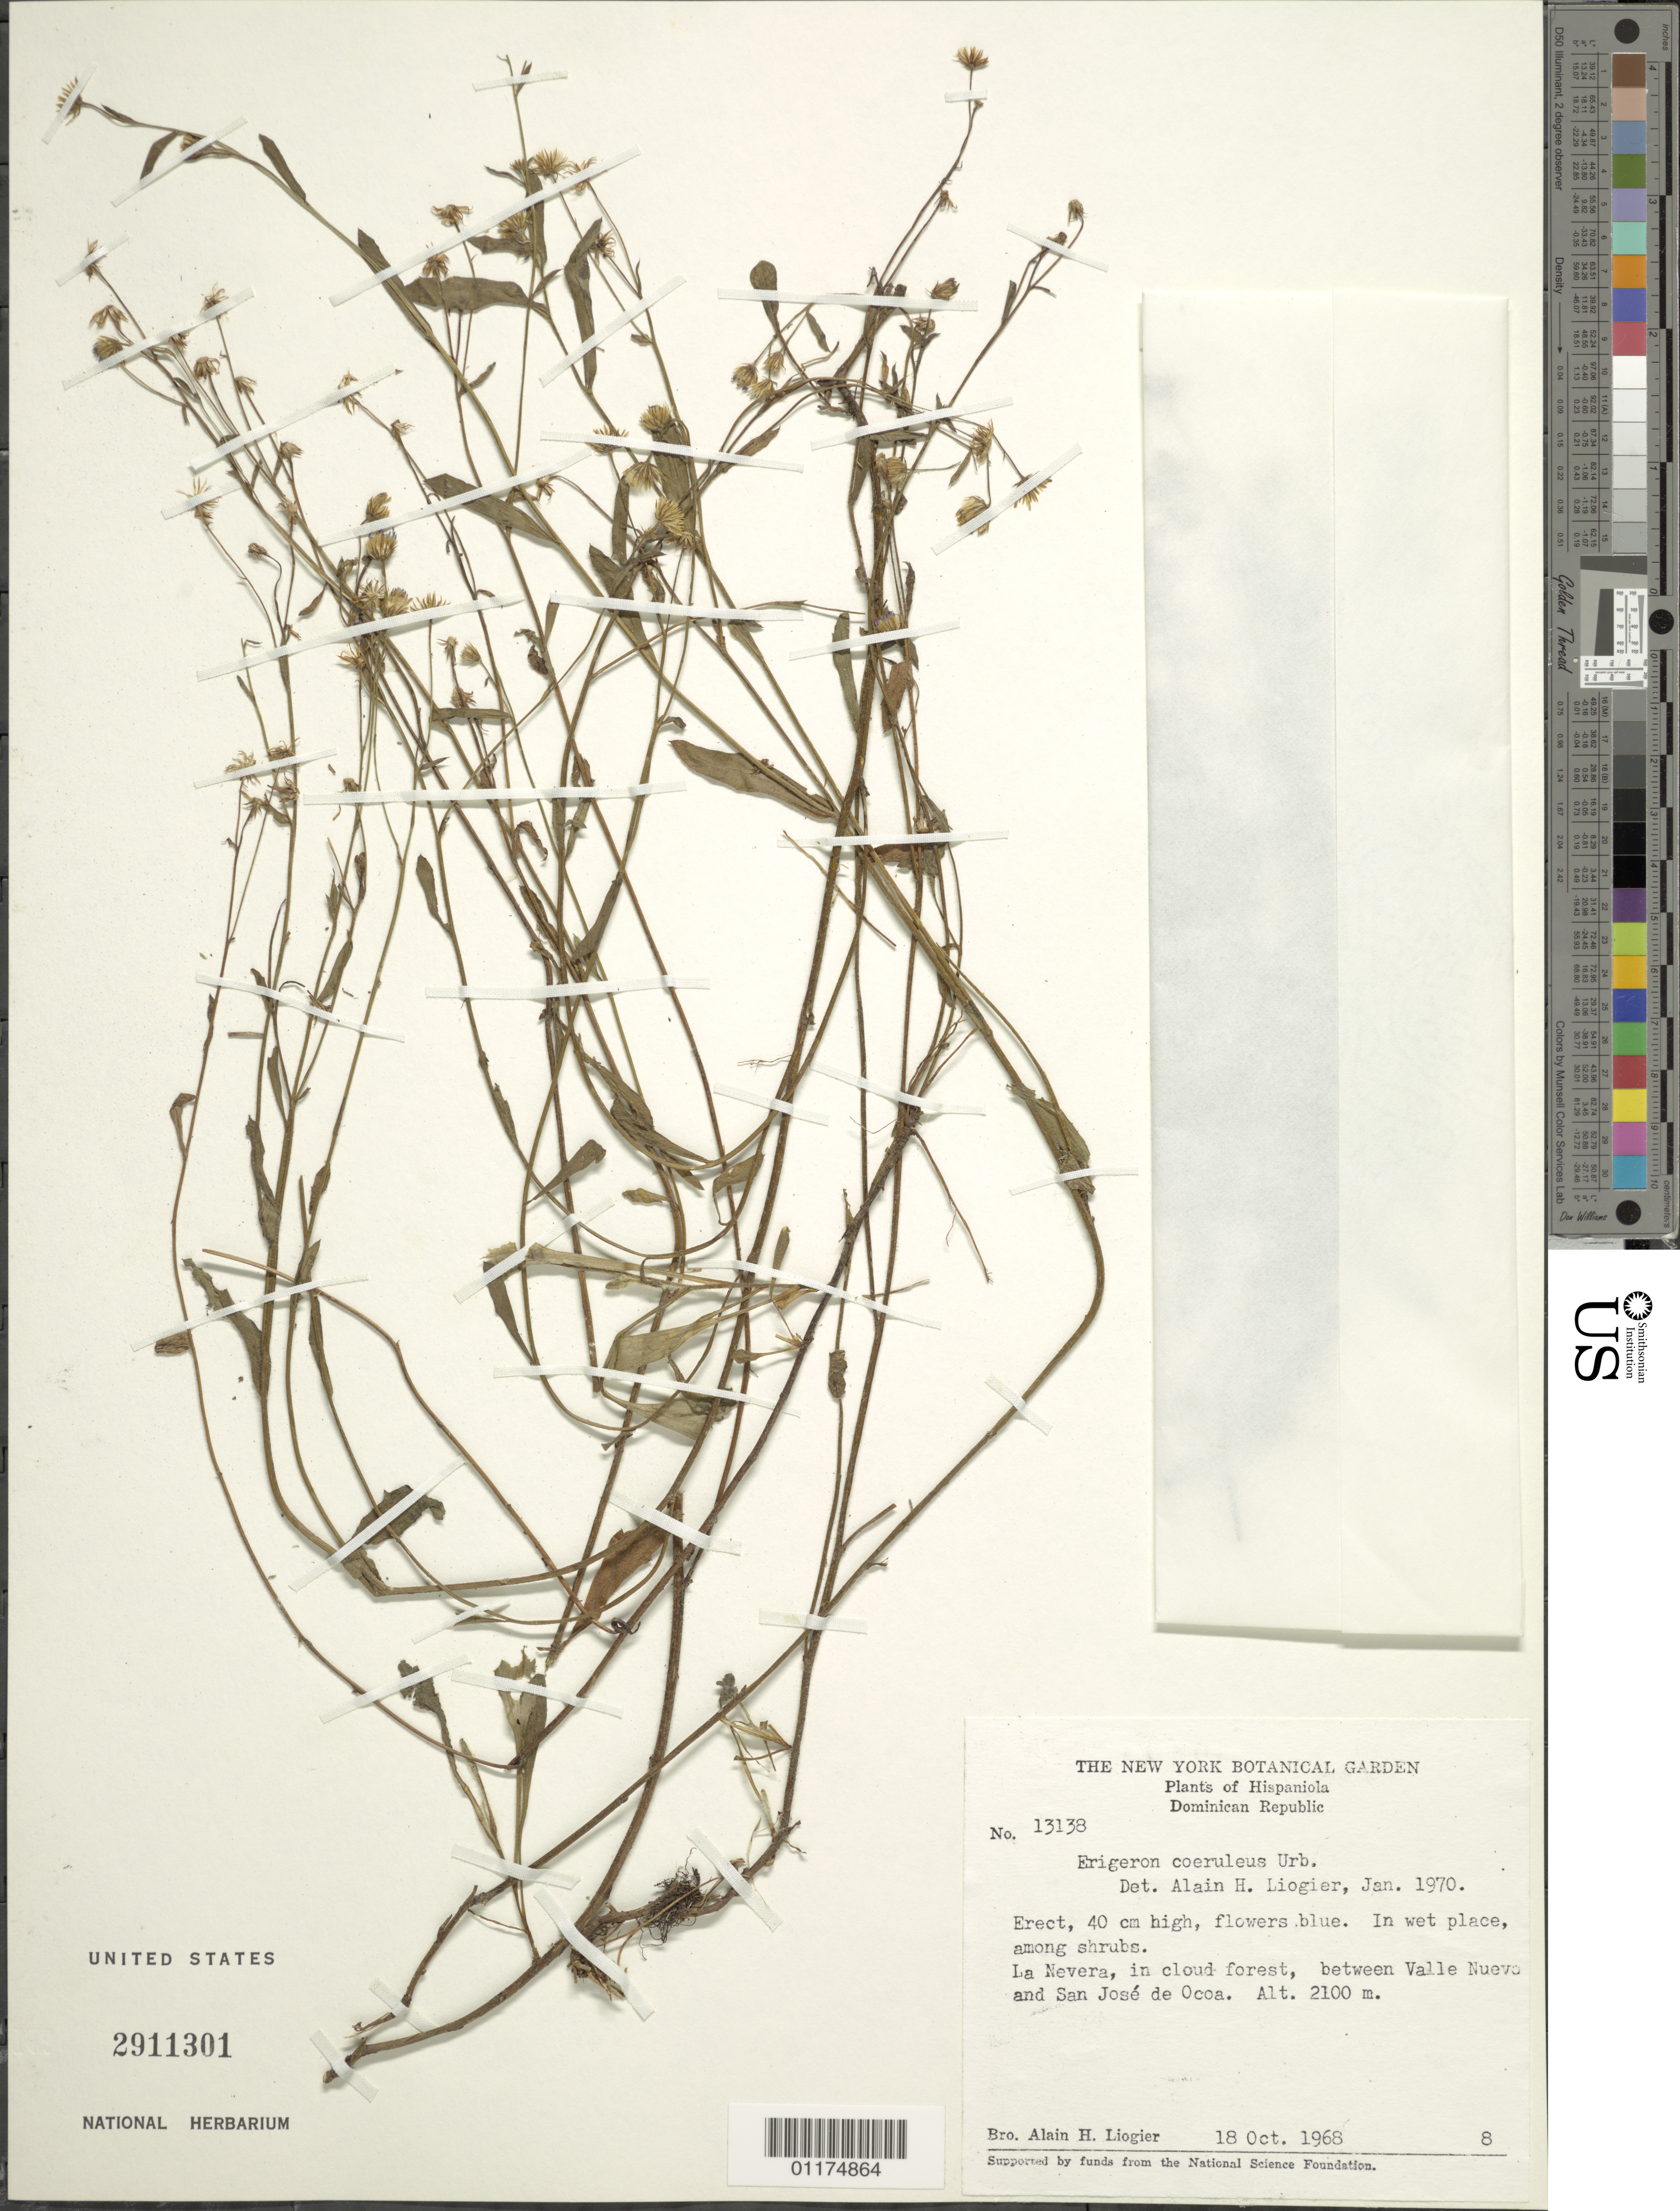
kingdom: Plantae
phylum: Tracheophyta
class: Magnoliopsida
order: Asterales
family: Asteraceae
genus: Erigeron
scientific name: Erigeron caeruleus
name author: Urb.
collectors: A. H. Liogier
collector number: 13138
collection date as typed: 18 Oct 1968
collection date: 1968-10-18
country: Dominican Republic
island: Hispaniola I.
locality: La Nevera, in cloud forest, between Valle Nuevo and San Jose de Ocoa.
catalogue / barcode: US 2911301